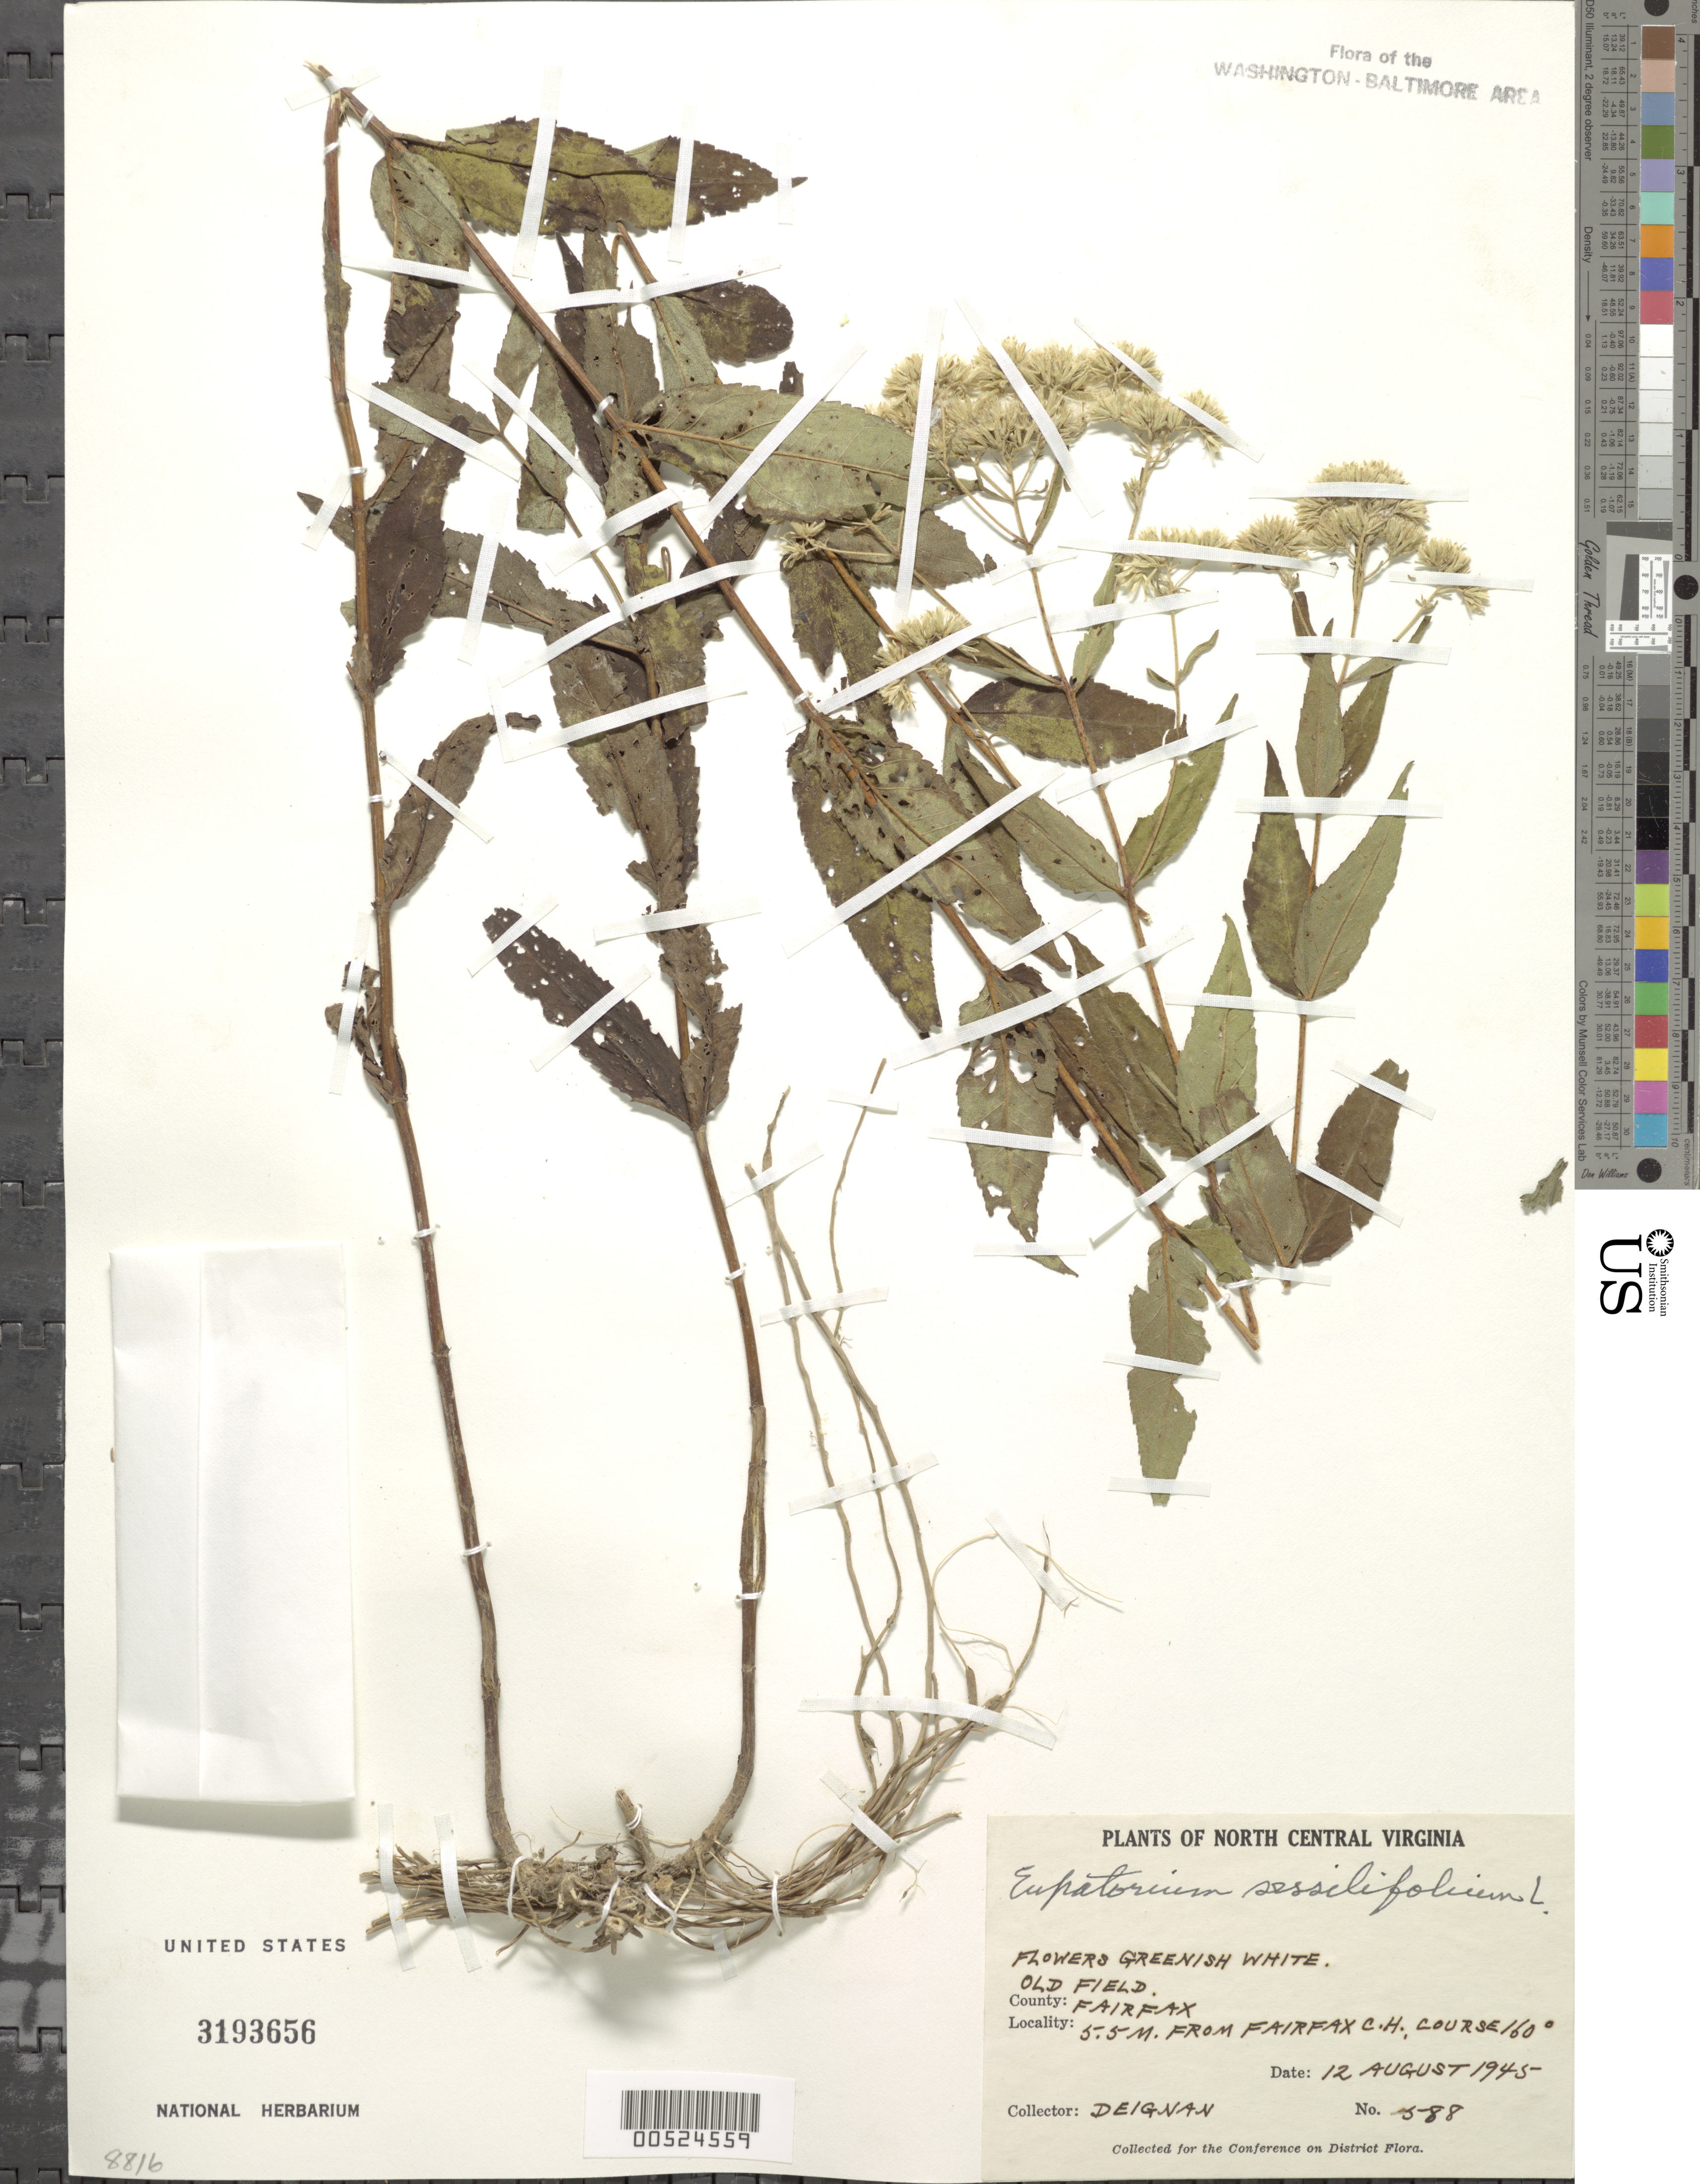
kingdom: Plantae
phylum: Tracheophyta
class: Magnoliopsida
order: Asterales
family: Asteraceae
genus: Eupatorium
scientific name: Eupatorium sessilifolium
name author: L.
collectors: H. Deignan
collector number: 588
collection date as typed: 12 Aug 1945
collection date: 1945-08-12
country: United States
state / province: Virginia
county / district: Fairfax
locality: Fairfax Courthouse, 5.5 mi. from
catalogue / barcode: US 3193656